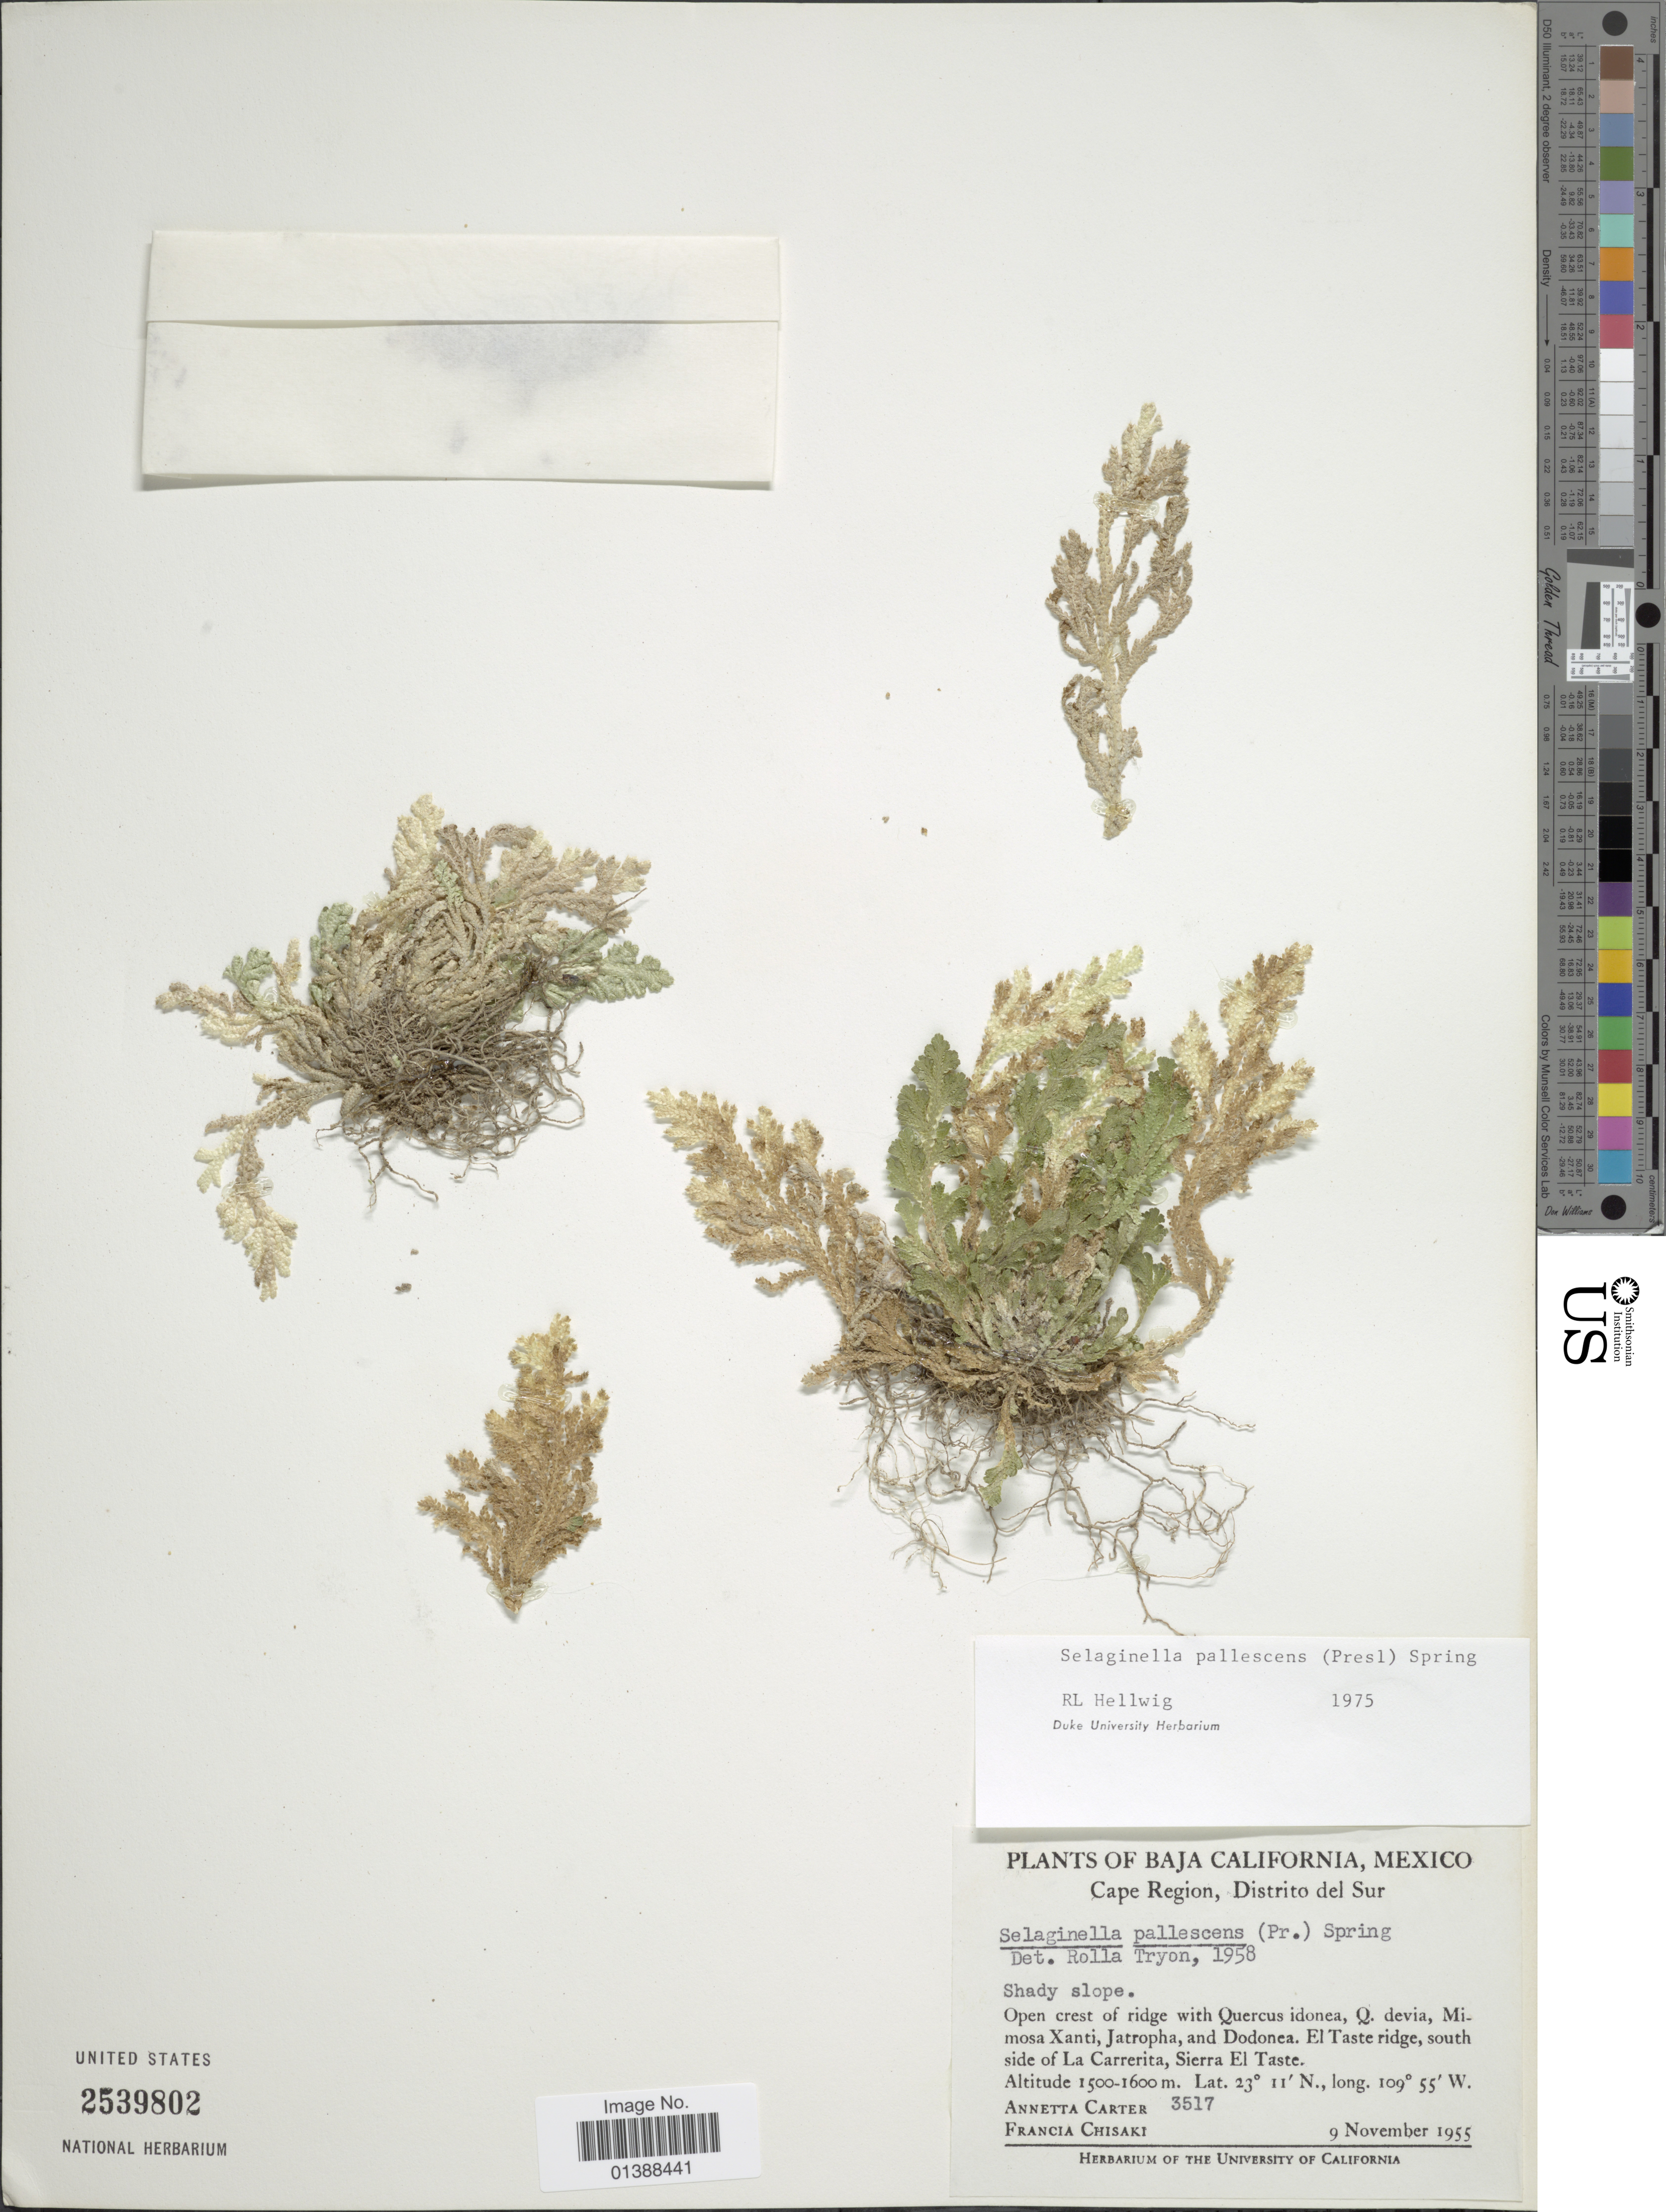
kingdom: Plantae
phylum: Tracheophyta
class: Lycopodiopsida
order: Selaginellales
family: Selaginellaceae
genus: Selaginella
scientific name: Selaginella pallescens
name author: (C. Presl) Spring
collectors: A. Carter & F. Chisaki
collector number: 3517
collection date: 1955-11-09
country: Mexico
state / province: Baja California Sur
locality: Cape Region, Distrito del Sur, Mimosa Xanto, Jatropha, and Dodonea. El Taste ridge, south side of La Carrerita, Sierra El Taste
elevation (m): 1500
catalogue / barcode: US 2539802